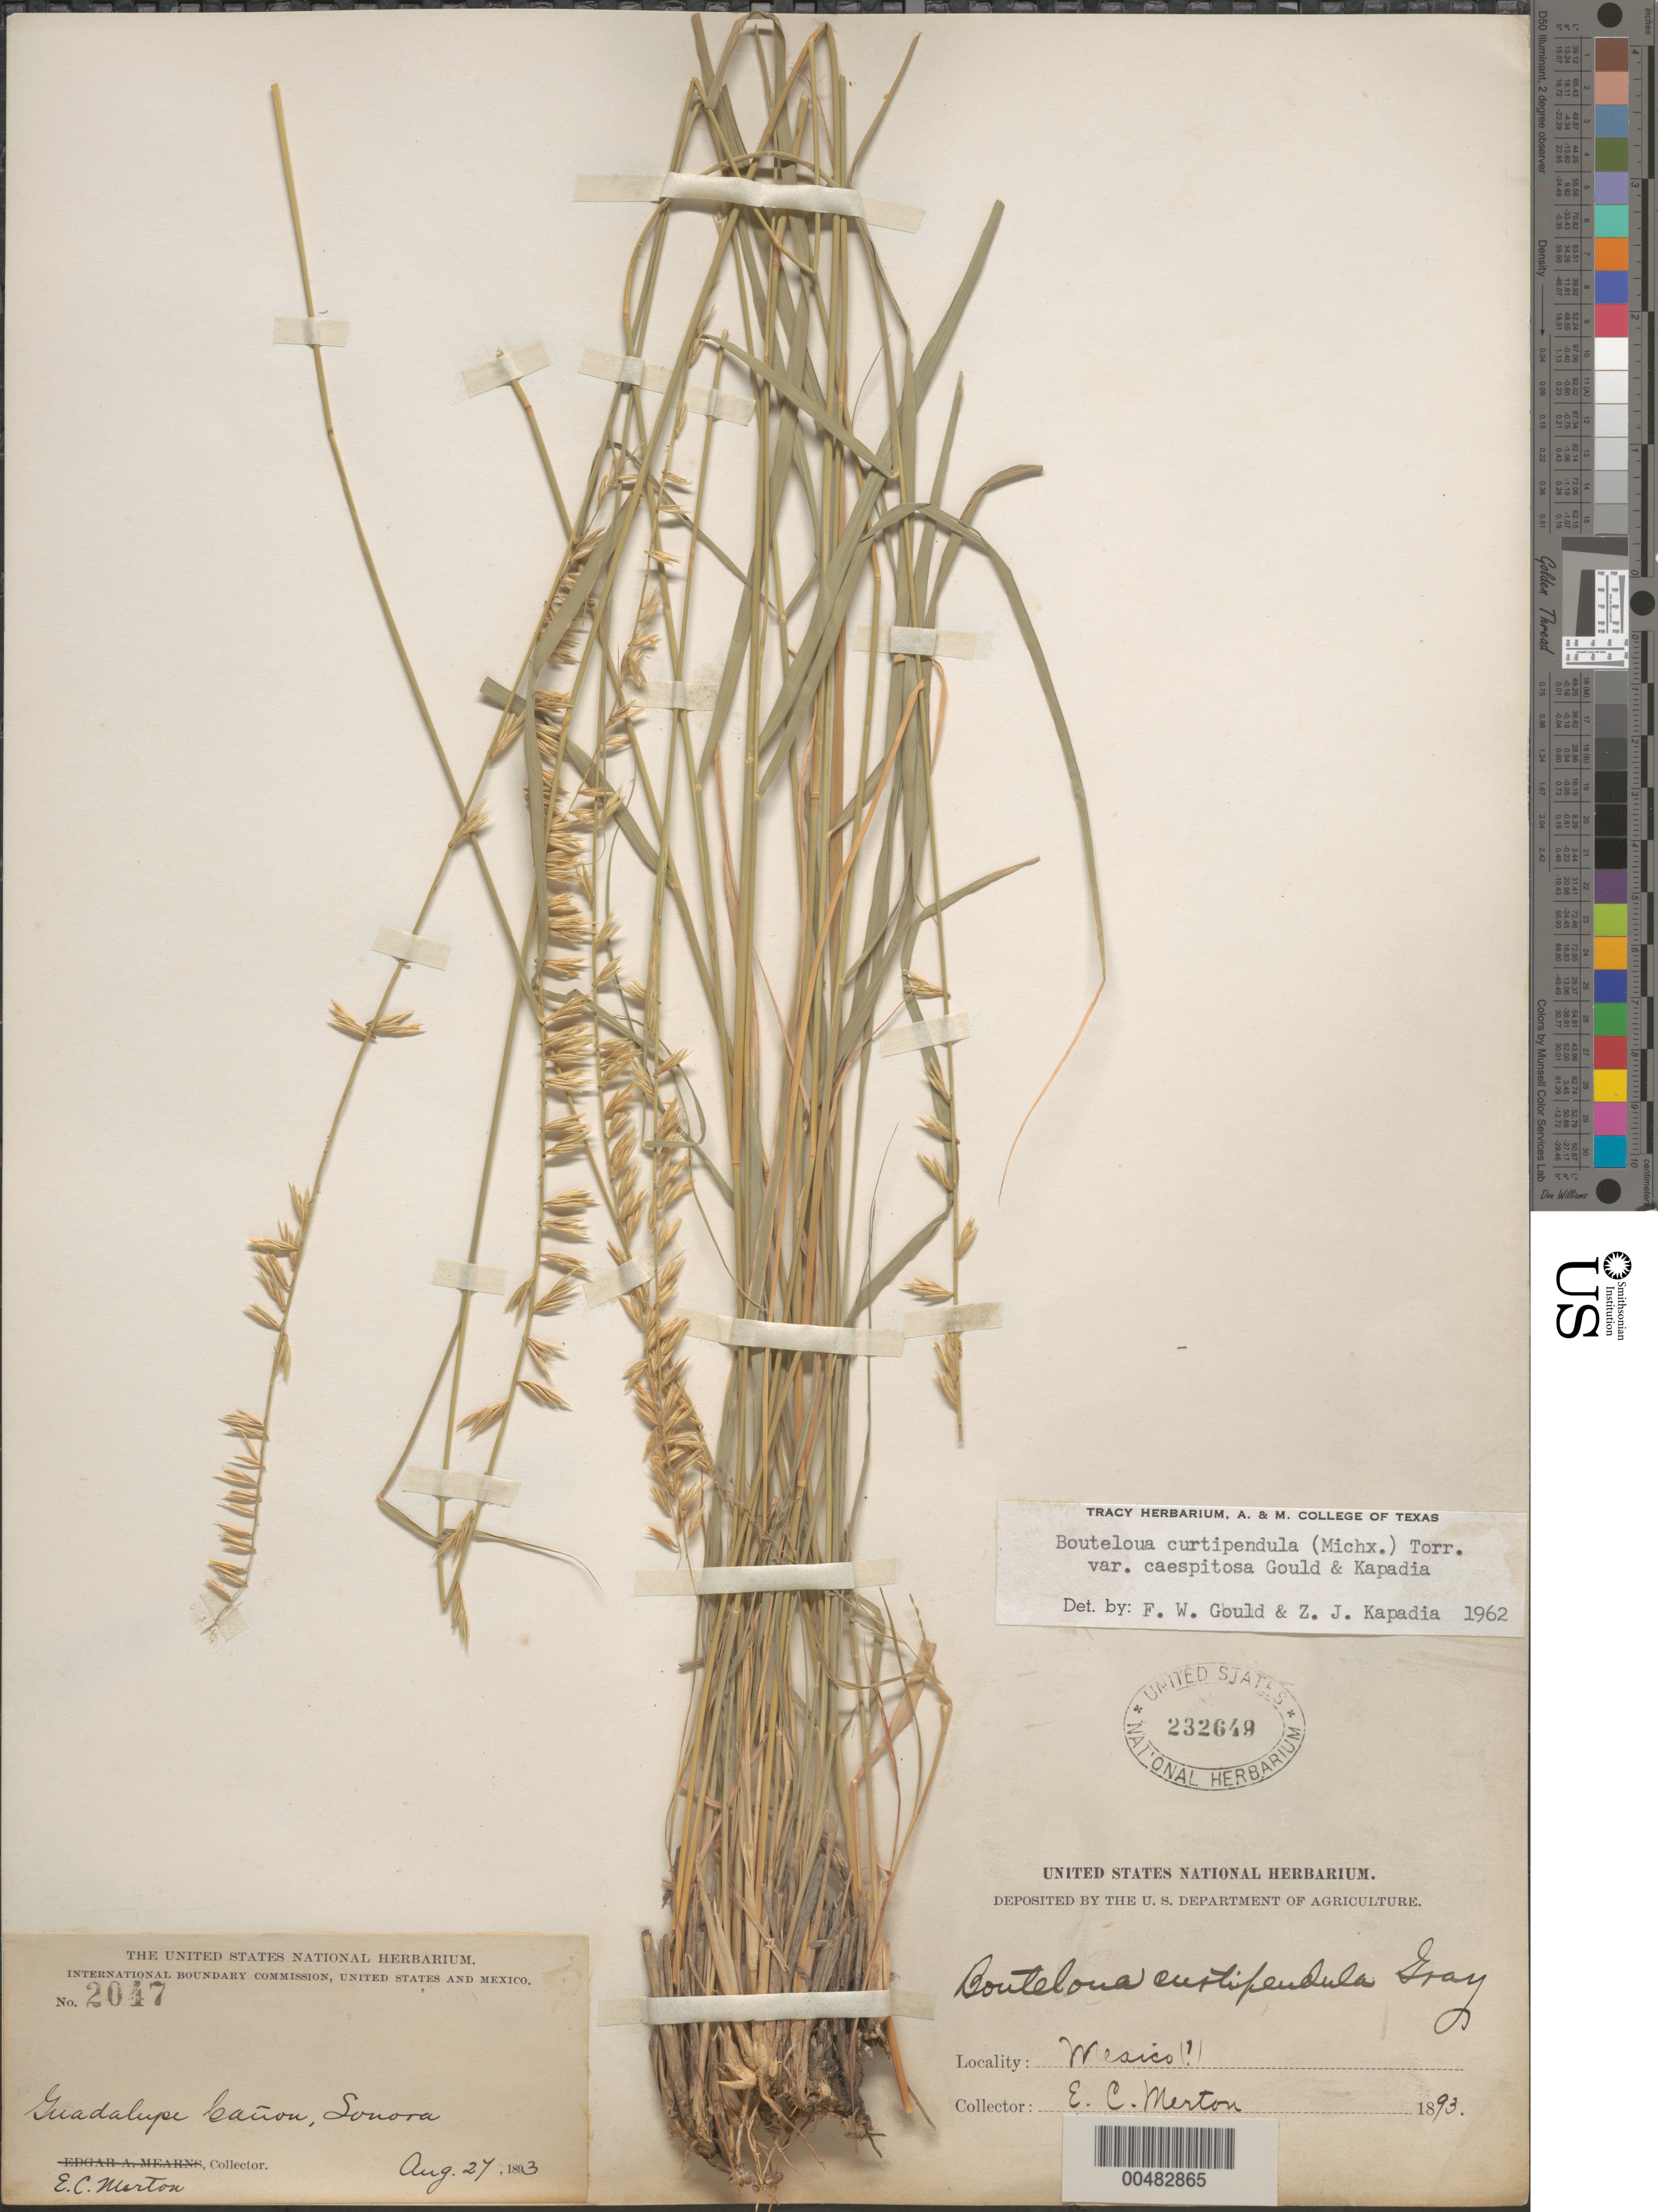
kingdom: Plantae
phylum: Tracheophyta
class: Liliopsida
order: Poales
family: Poaceae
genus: Bouteloua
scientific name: Bouteloua curtipendula var. caespitosa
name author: Gould & Kapadia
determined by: Gould, F. W.; Kapadia, Zarir J.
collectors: E. Merton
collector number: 2047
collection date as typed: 27 Aug 1893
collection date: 1893-08-27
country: Mexico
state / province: Sonora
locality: Guadalupe Cañon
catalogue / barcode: US 232649